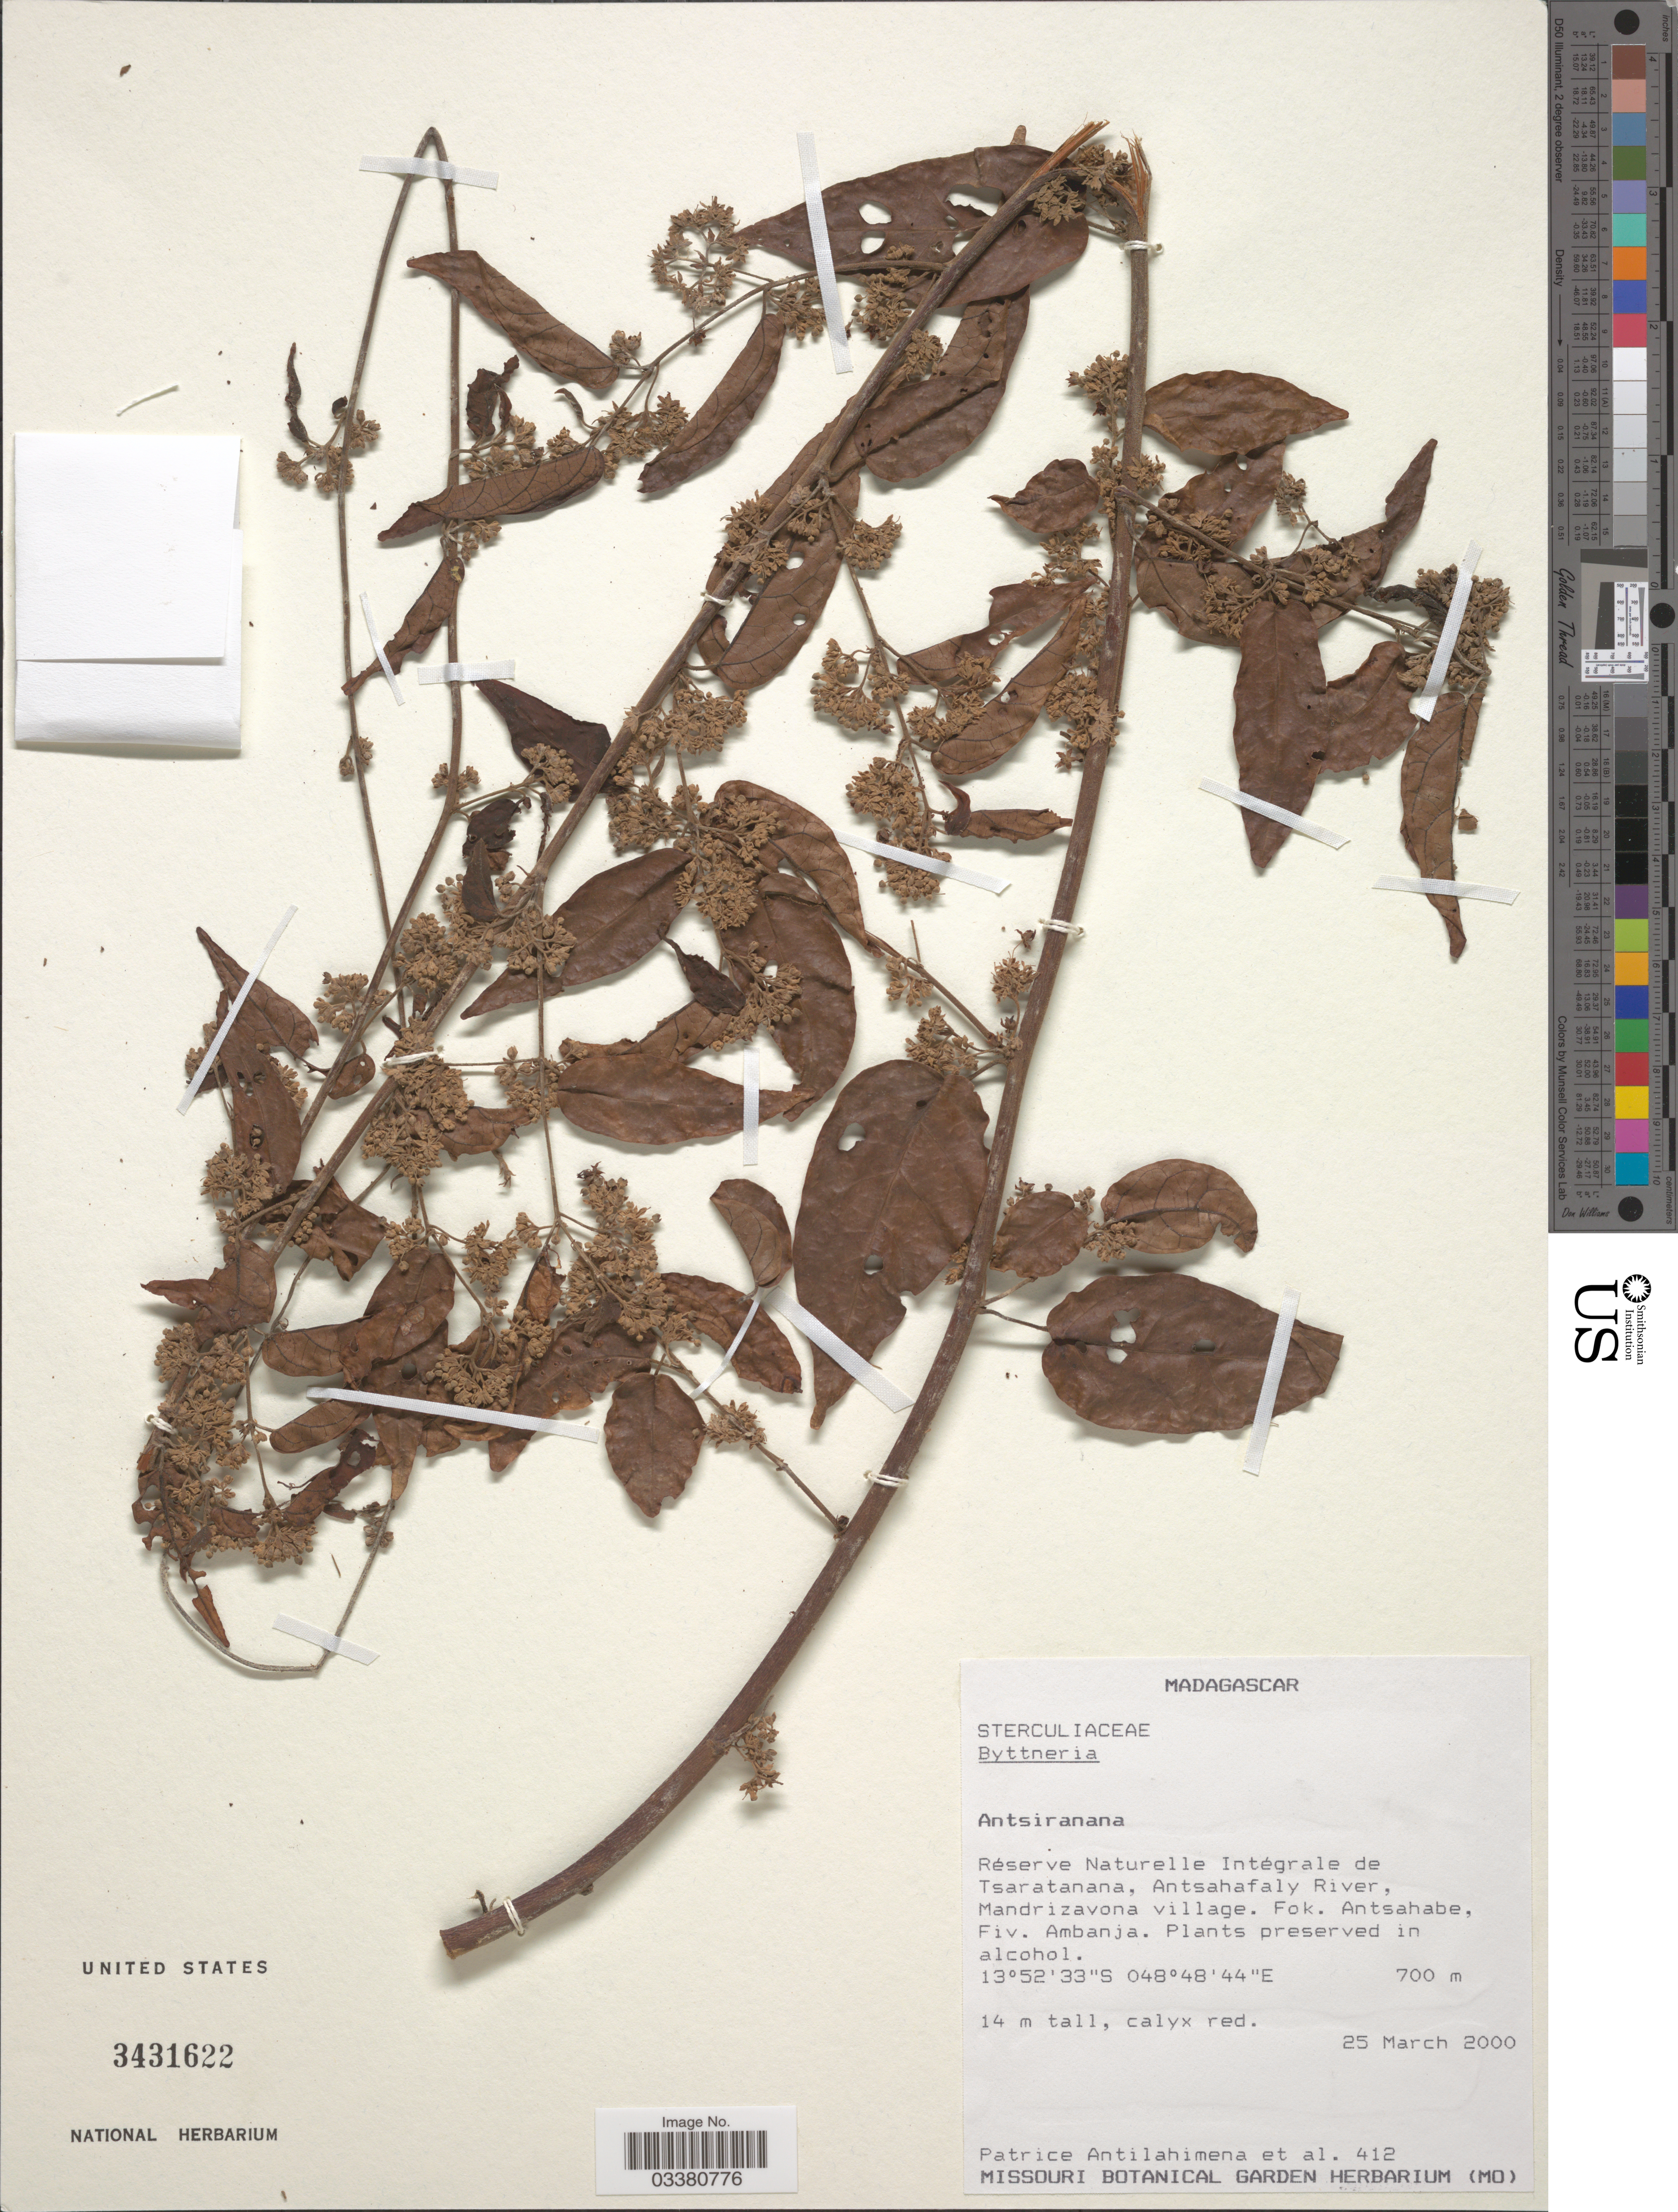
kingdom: Plantae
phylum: Tracheophyta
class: Magnoliopsida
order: Malvales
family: Malvaceae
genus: Byttneria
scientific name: Byttneria sp.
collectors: P. Antilahimena & et al.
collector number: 412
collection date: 2000-03-25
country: Madagascar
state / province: Diana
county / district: Ambanja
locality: Réserve Naturelle Intégrale de Tsaratanana, Antsahafaly River, Mandrizavona village. Fok. Antsahabe, Fiv. Ambanja.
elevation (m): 700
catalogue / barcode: US 3431622